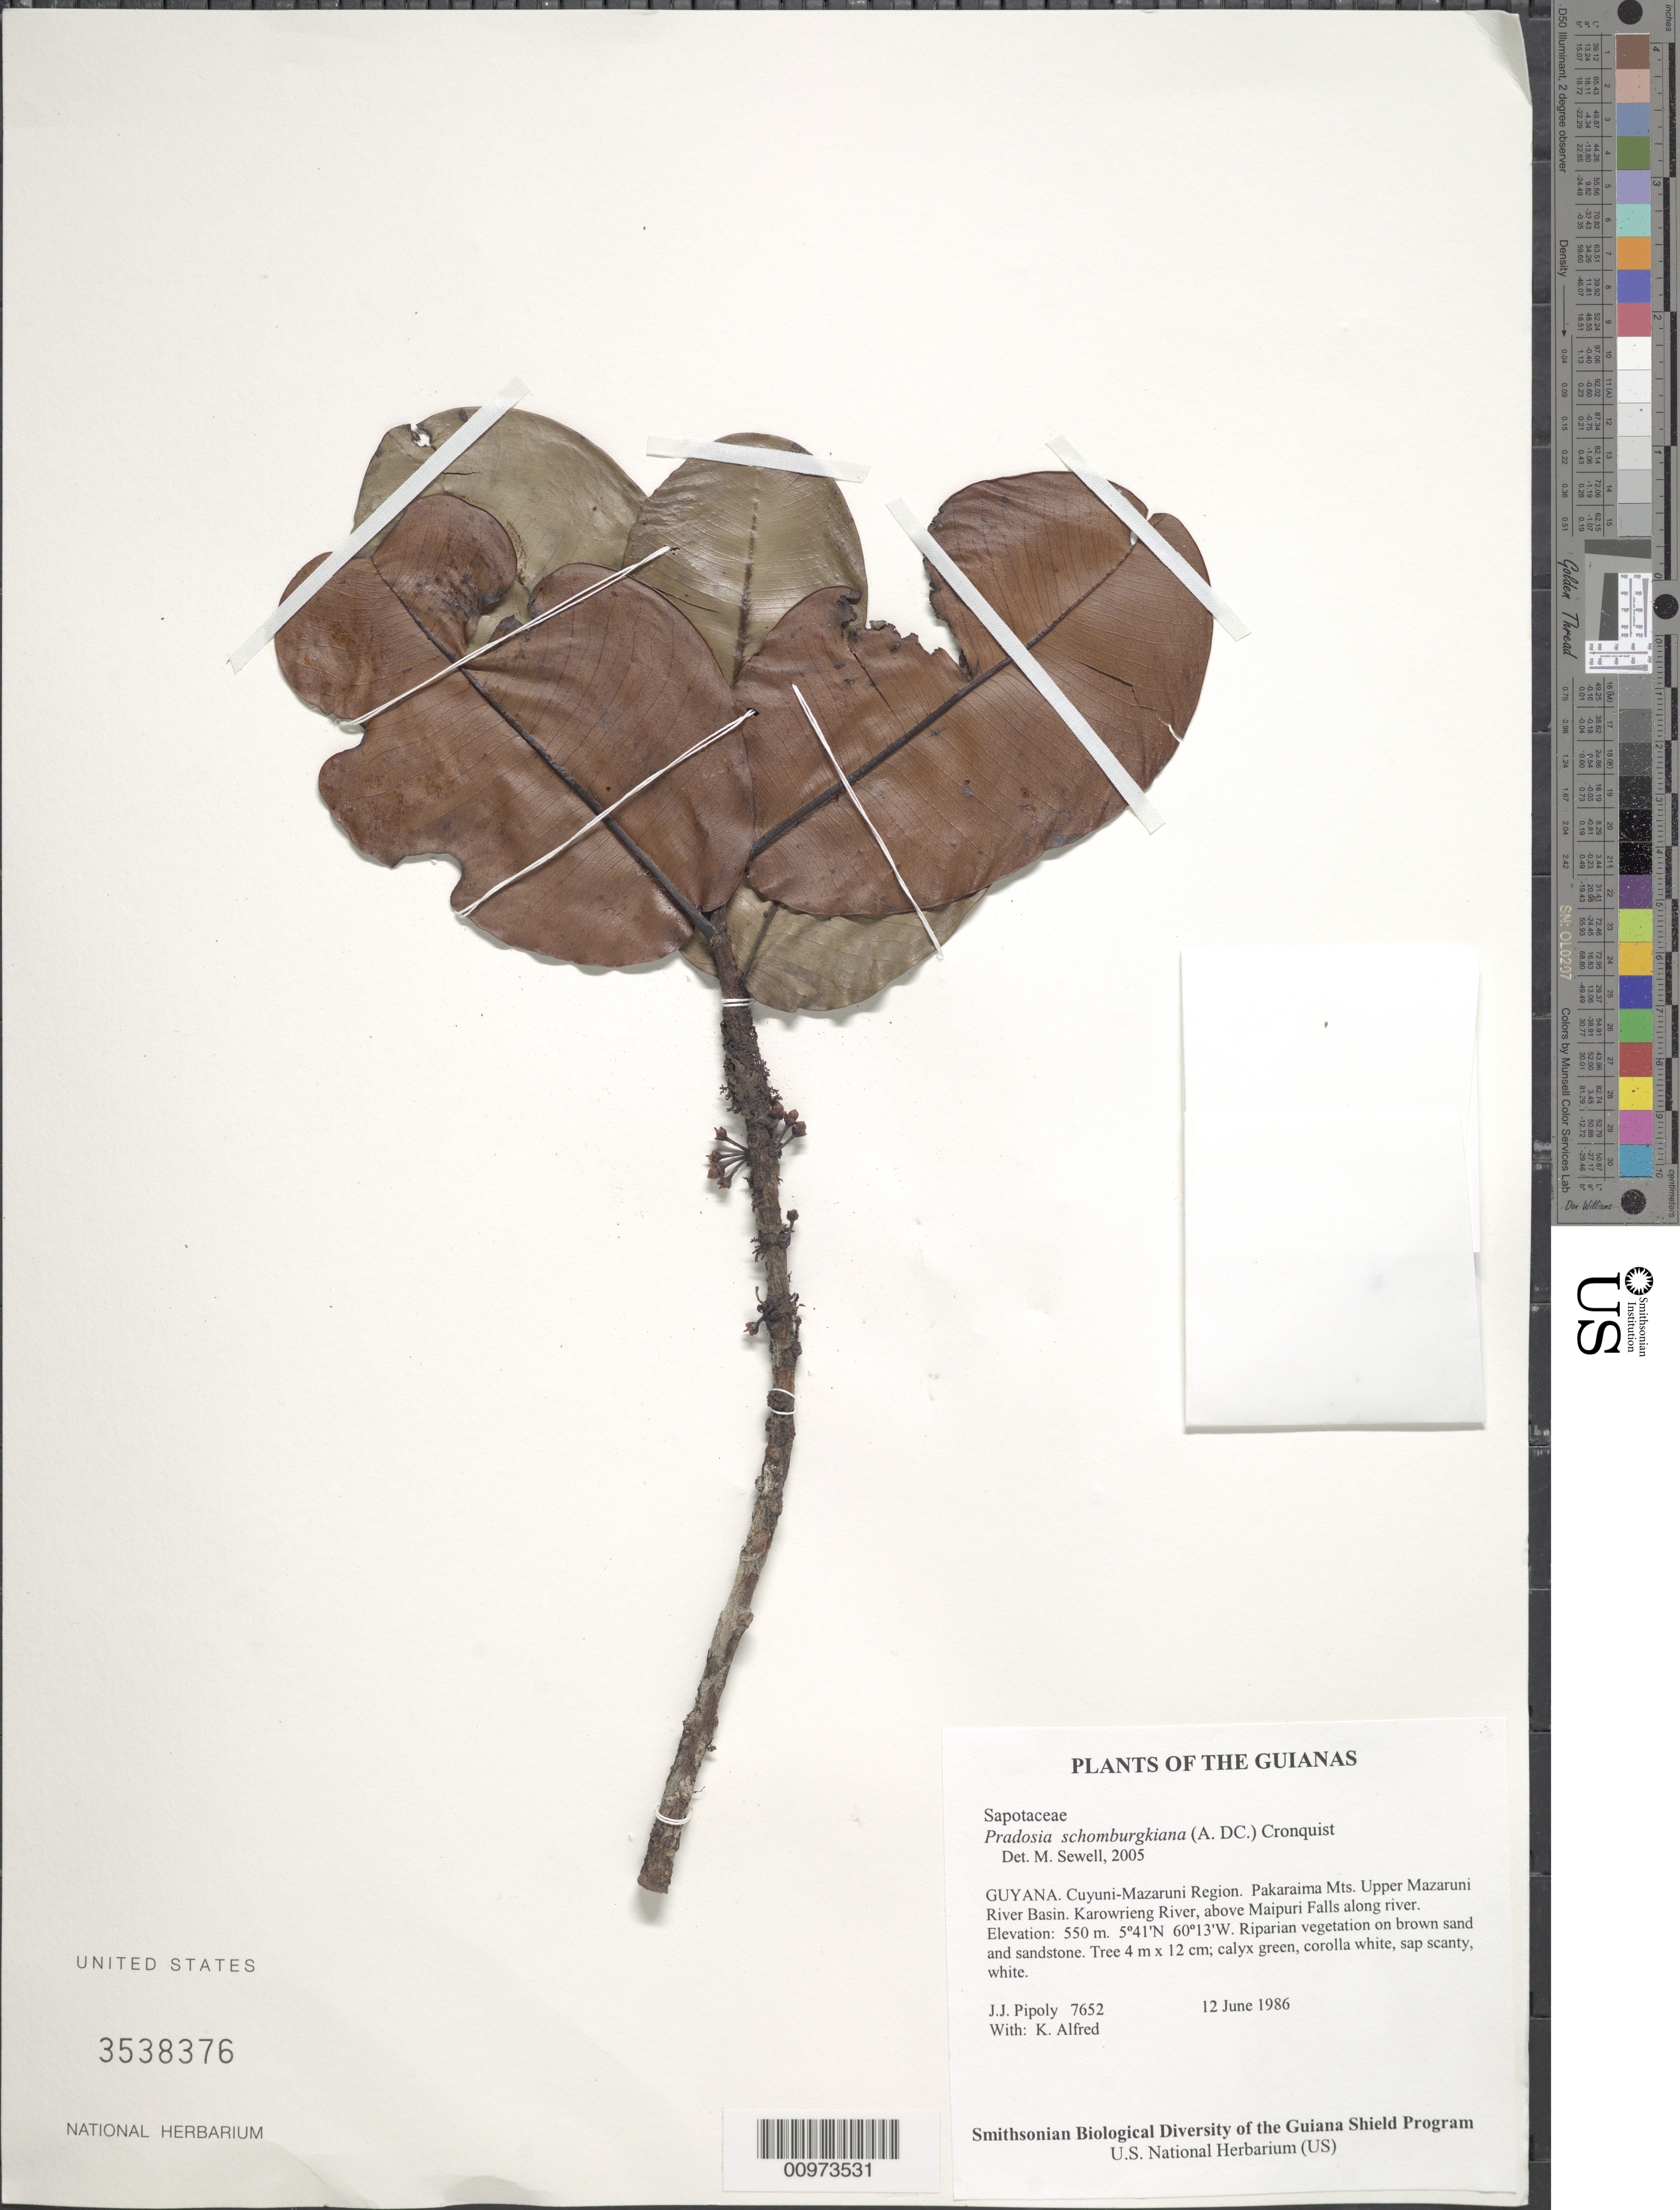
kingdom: Plantae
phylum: Tracheophyta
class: Magnoliopsida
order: Ericales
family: Sapotaceae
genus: Pradosia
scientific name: Pradosia schomburgkiana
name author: (A. DC.) Cronq.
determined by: Sewell, M.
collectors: J. J. Pipoly & K. Alfred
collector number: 7652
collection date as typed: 12 June 1986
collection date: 1986-06-12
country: Guyana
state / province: Cuyuni-Mazaruni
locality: Pakaraima Mts. Upper Mazaruni River Basin. Karowrieng River, above Maipuri Falls along river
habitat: Riparian vegetation on brown sand and sandstone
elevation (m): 550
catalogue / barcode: US 3538376